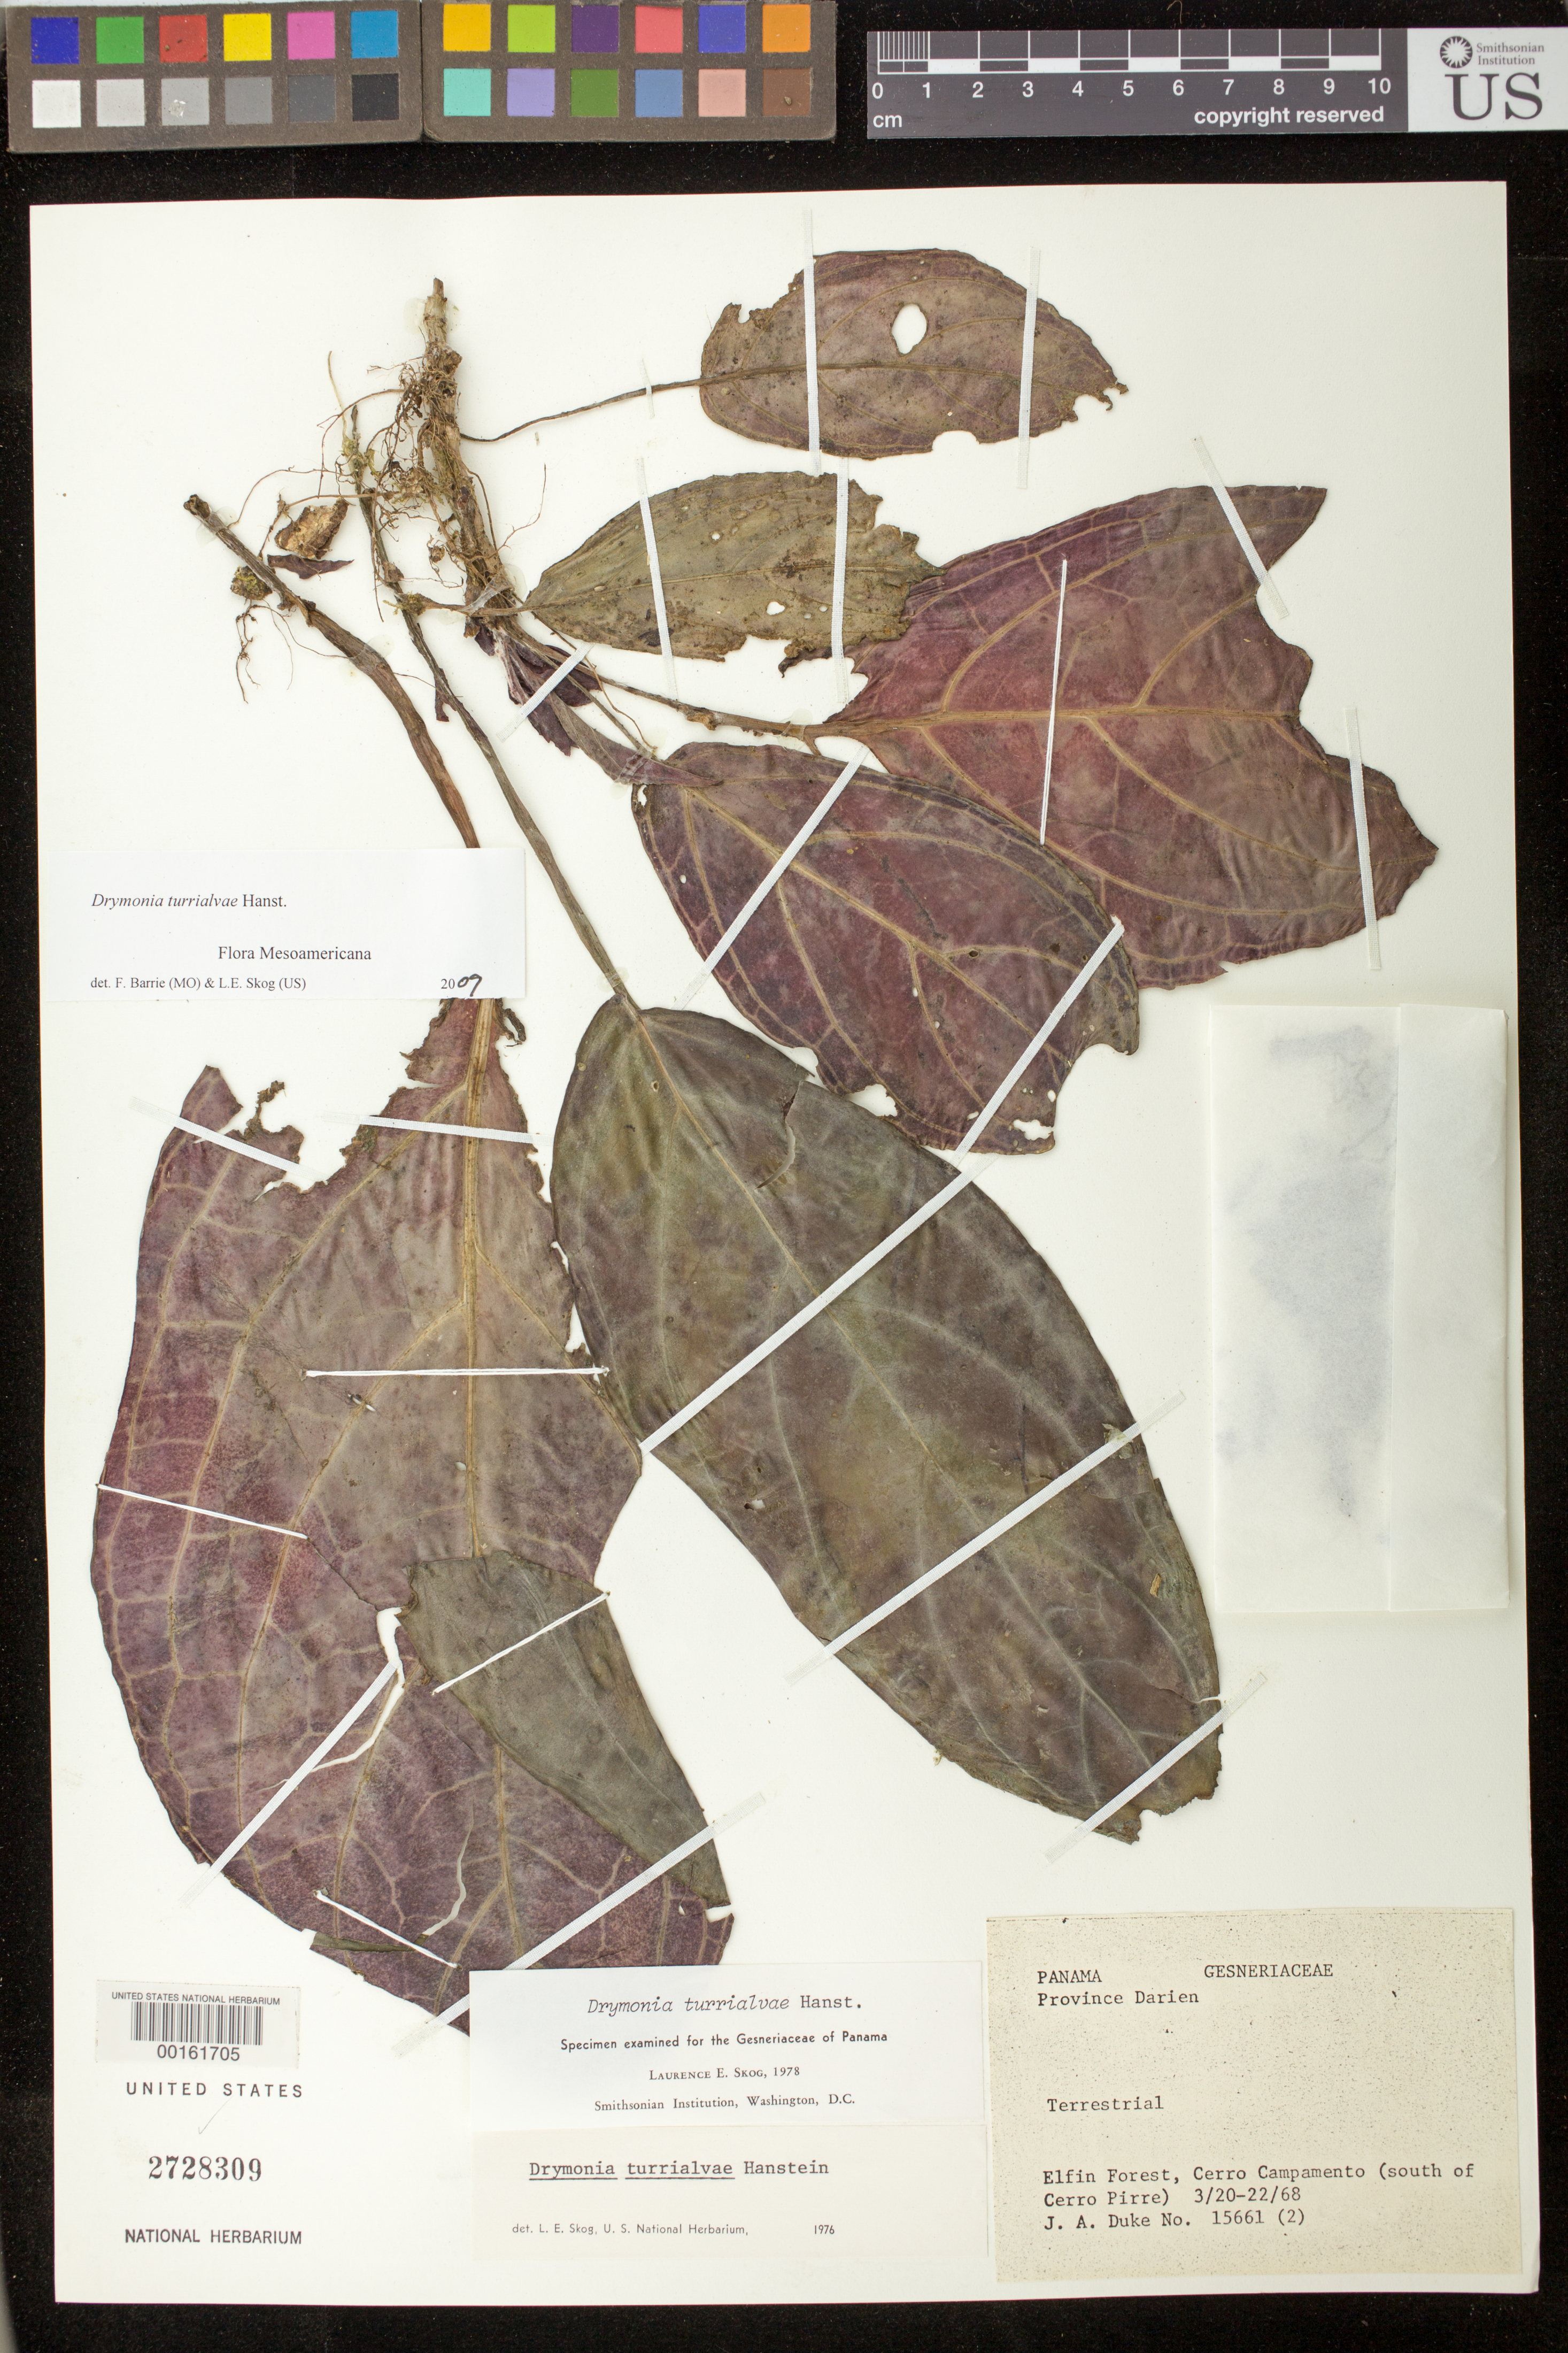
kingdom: Plantae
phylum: Tracheophyta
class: Magnoliopsida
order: Lamiales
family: Gesneriaceae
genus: Drymonia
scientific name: Drymonia turrialvae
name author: Hanst.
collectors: J. A. Duke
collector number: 15661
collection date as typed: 20-22 Mar 1968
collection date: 1968-03-20/1968-03-22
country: Panama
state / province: Darién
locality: Cerro Campamento (S of Cerro Pirre)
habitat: Elfin forest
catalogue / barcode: US 2728309